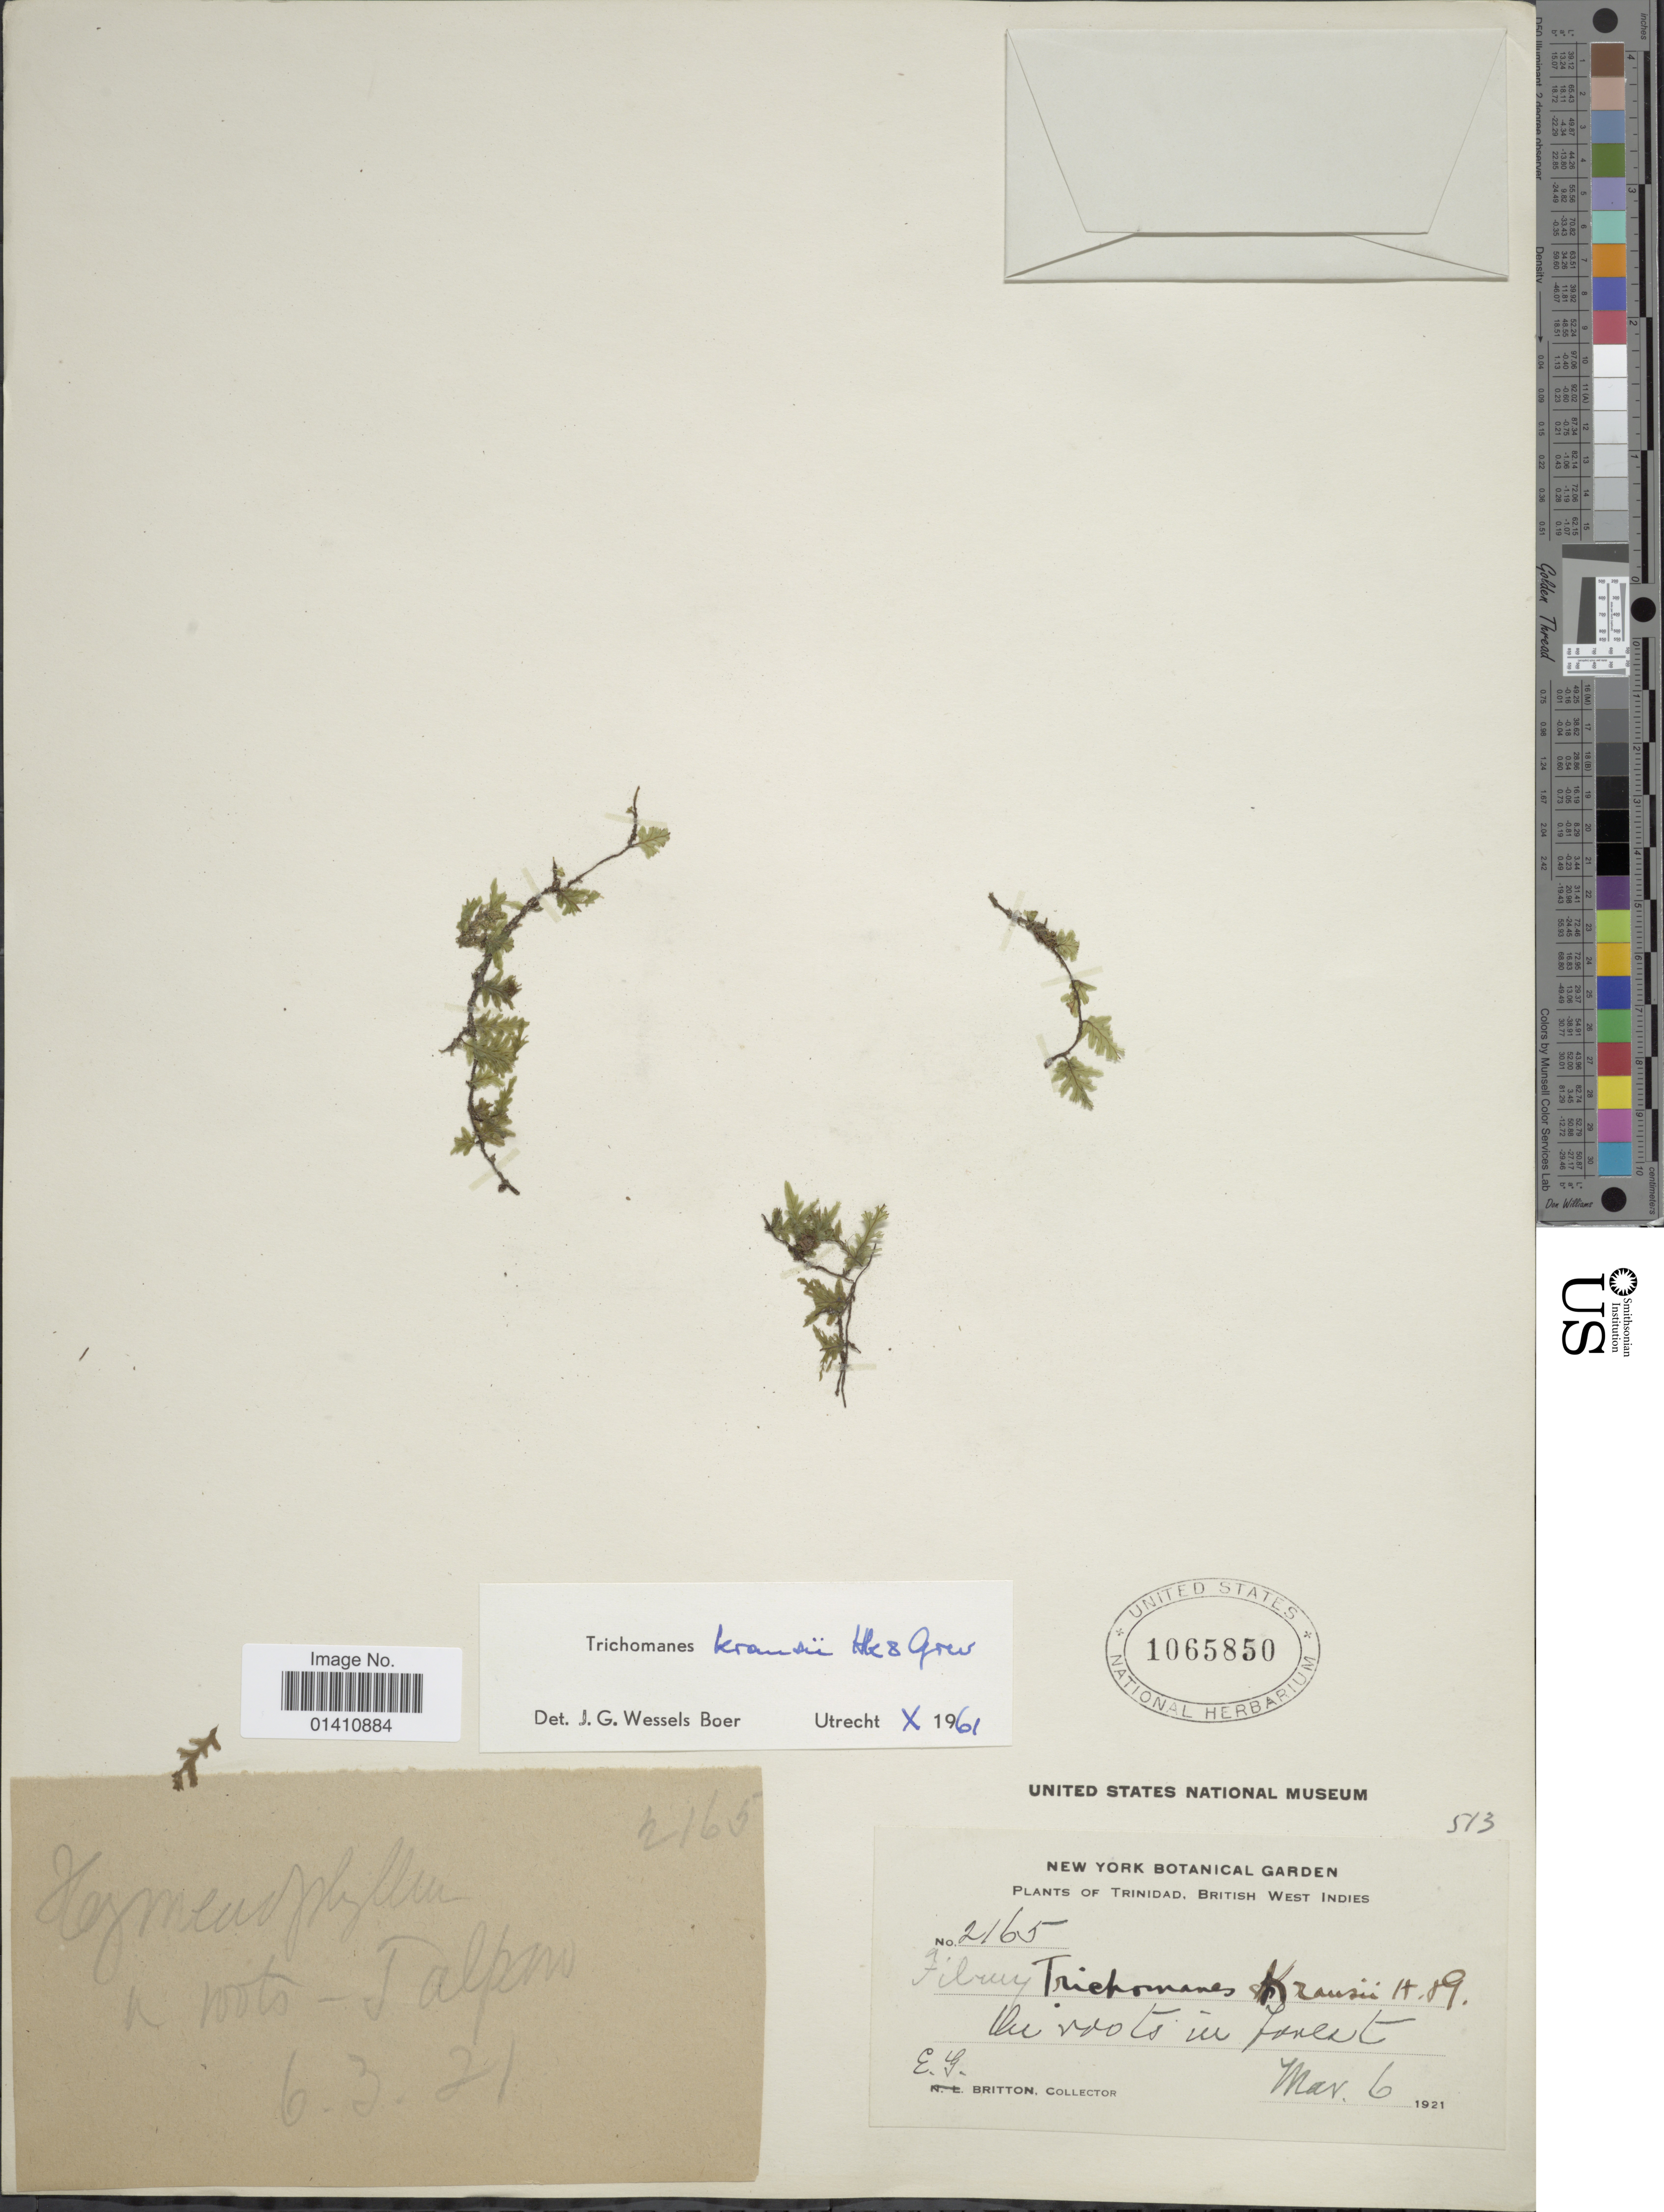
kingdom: Plantae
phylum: Tracheophyta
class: Polypodiopsida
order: Hymenophyllales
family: Hymenophyllaceae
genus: Didymoglossum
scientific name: Didymoglossum kraussii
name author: (Hook. & Grev.) C. Presl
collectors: E. G. Britton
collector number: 2165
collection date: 1921-03-06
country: Trinidad and Tobago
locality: Trinidad, British West Indies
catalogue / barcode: US 1065850